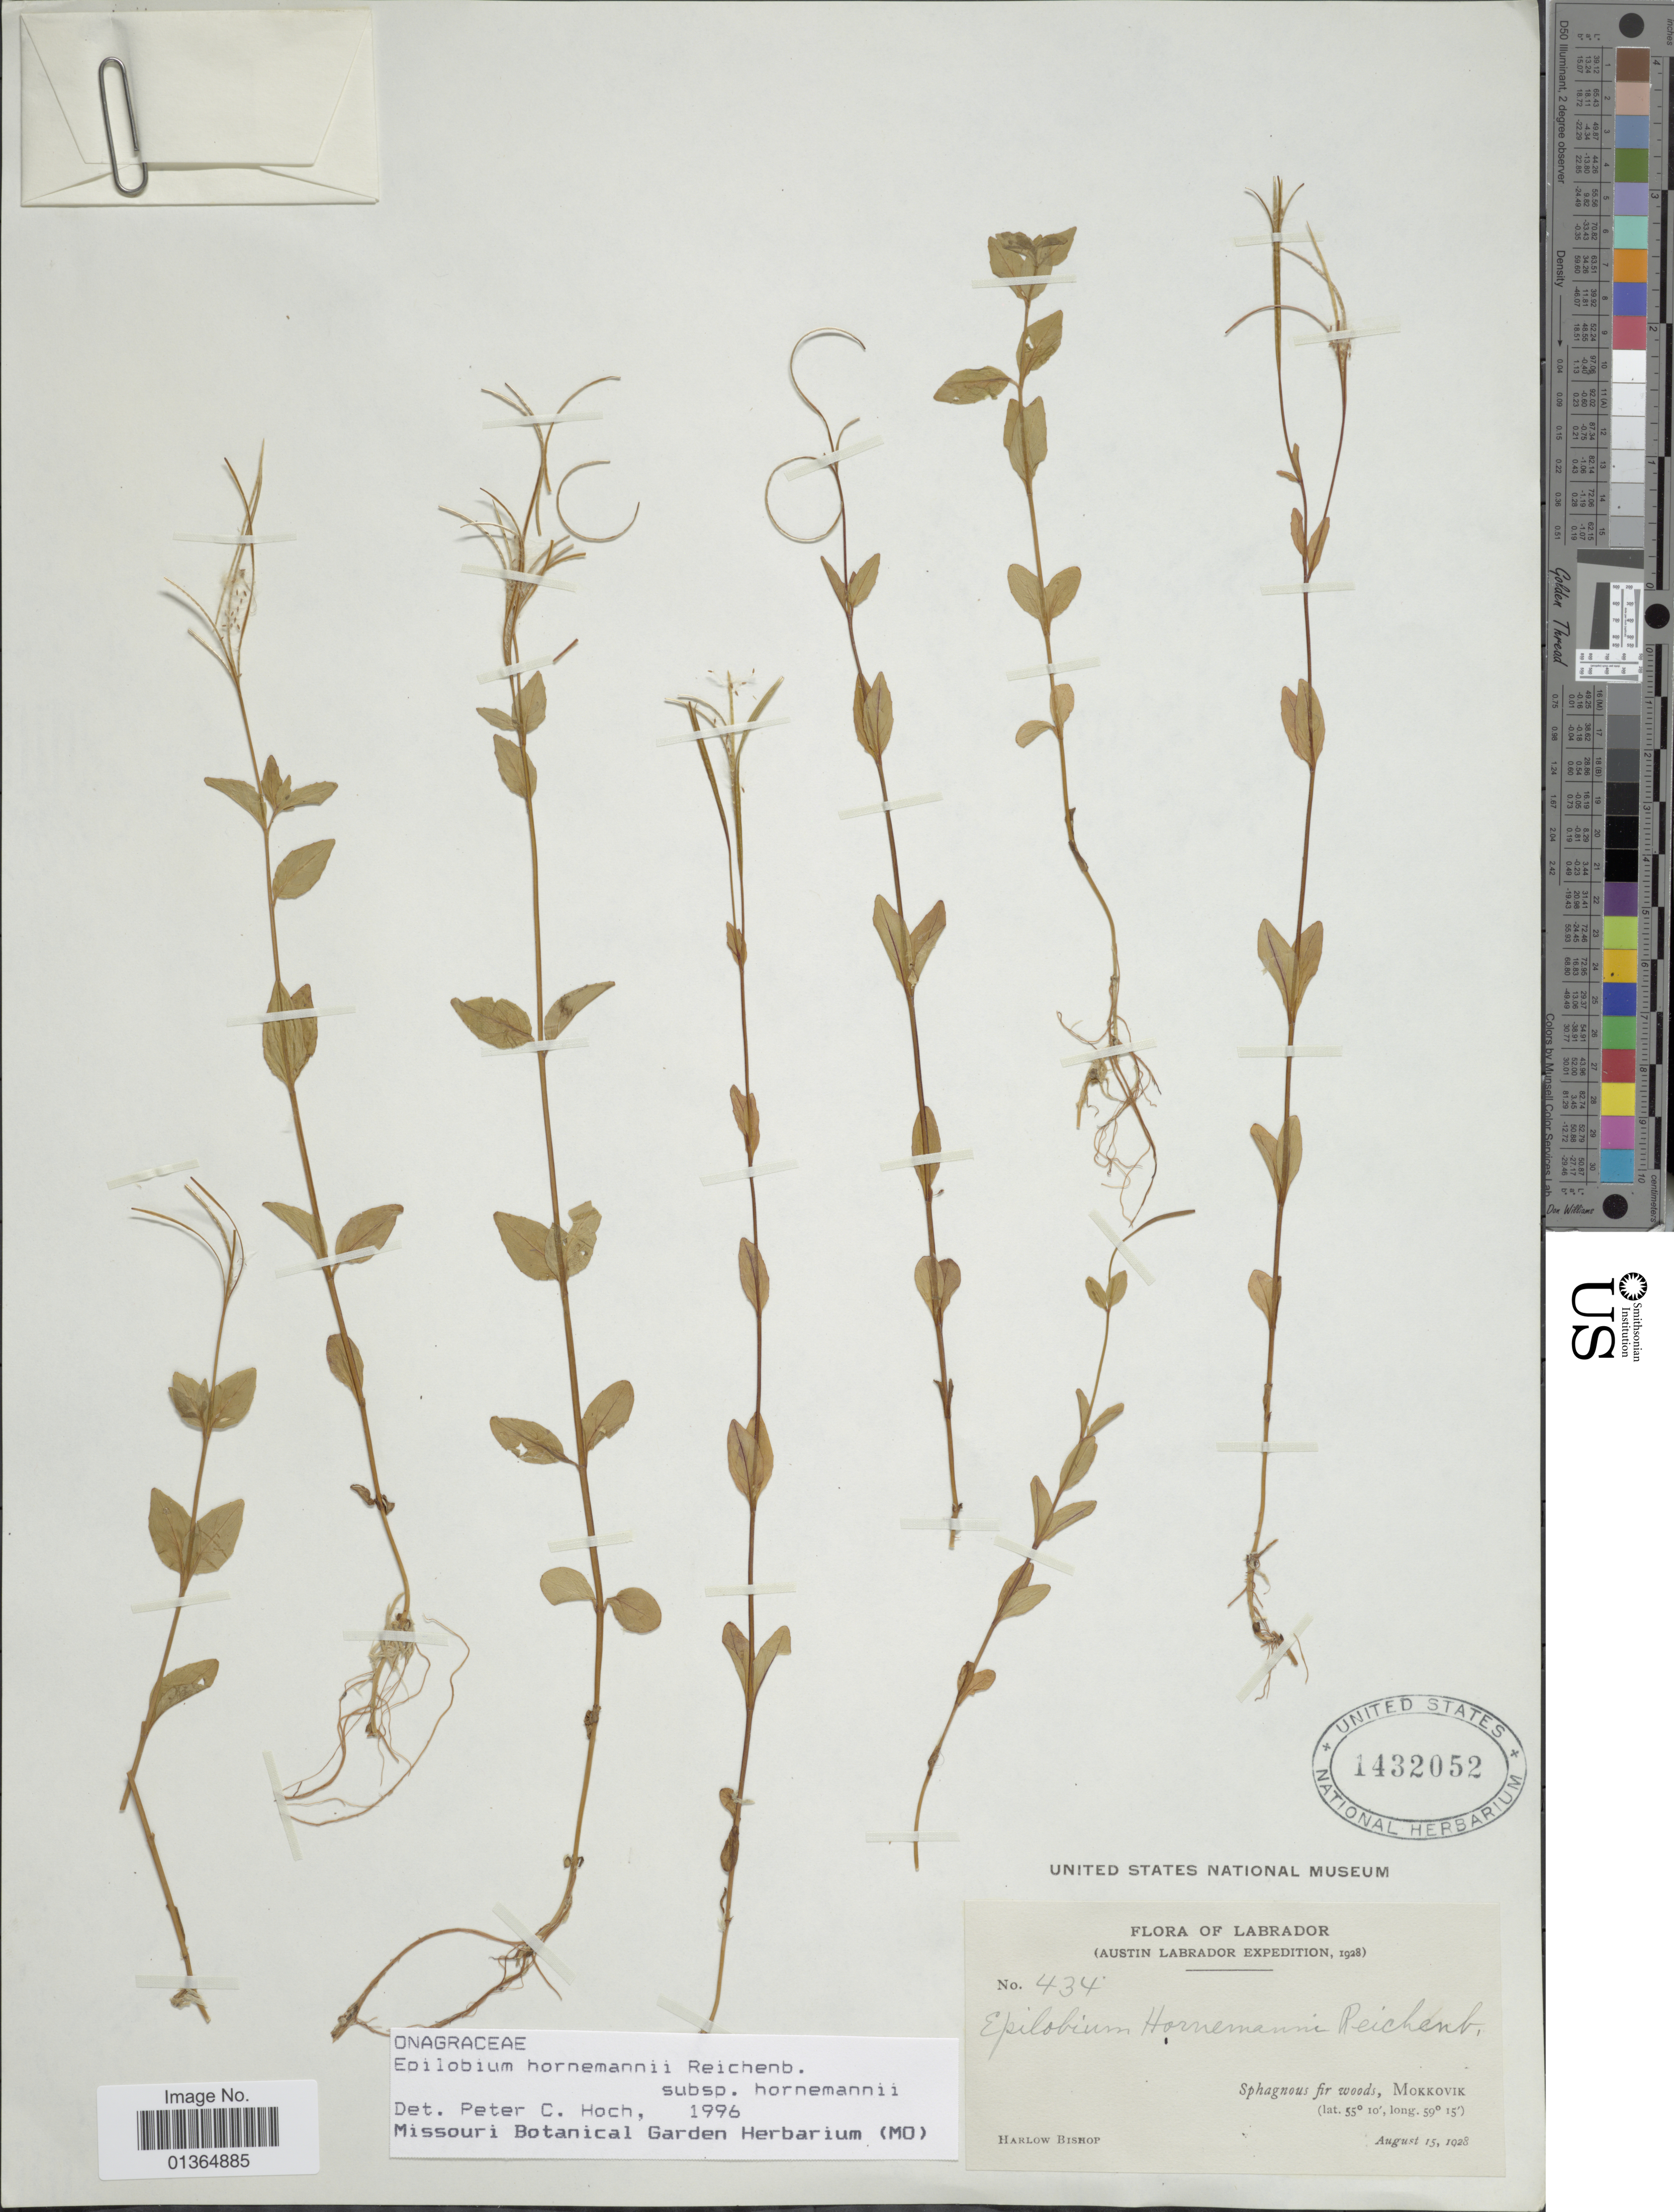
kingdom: Plantae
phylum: Tracheophyta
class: Magnoliopsida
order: Myrtales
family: Onagraceae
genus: Epilobium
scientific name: Epilobium hornemannii subsp. hornemannii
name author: Rchb.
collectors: H. Bishop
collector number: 434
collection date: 1928-08-15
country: Canada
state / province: Newfoundland and Labrador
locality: Labrador. Sphagnous fir woods, Mokkovik.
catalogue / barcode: US 1432052